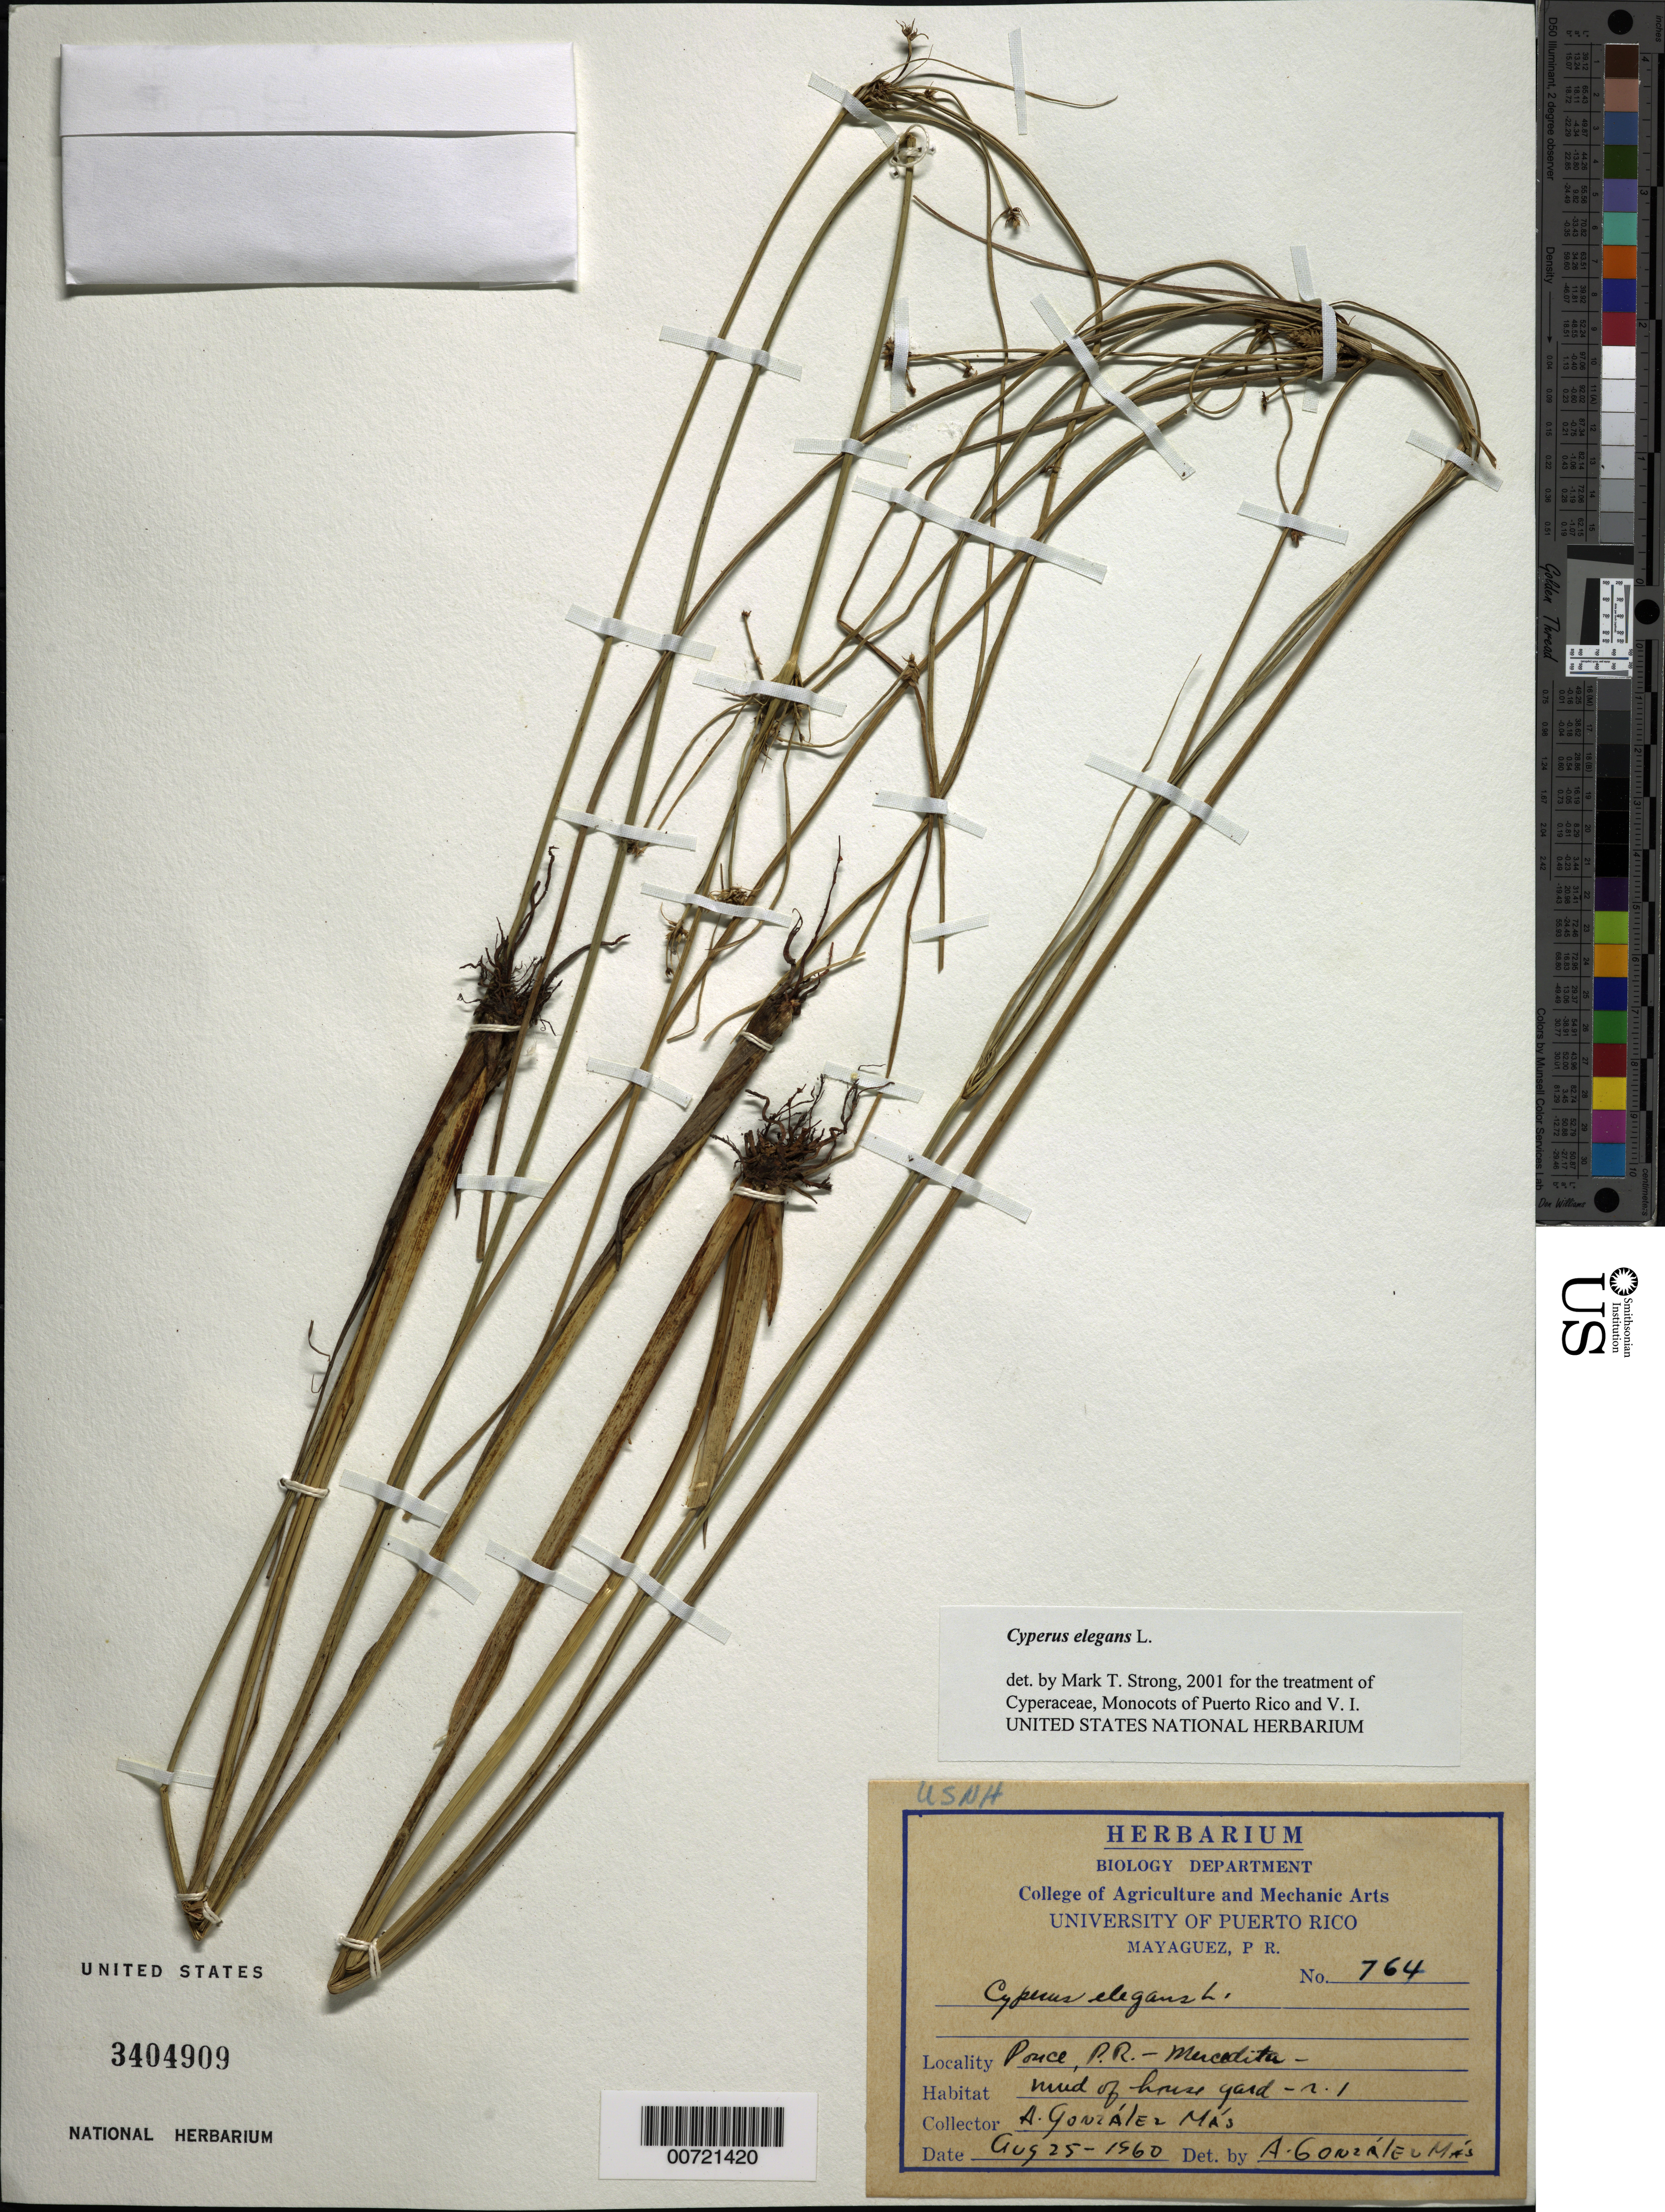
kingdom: Plantae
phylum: Tracheophyta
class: Liliopsida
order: Poales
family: Cyperaceae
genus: Cyperus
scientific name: Cyperus elegans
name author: L.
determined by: Strong, M. T., (US), Smithsonian Institution - National Museum of Natural History (UNITED STATES)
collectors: A. González Más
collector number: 764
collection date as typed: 25 Aug 1960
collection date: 1960-08-25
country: Puerto Rico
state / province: Ponce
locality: Ponce: Rt. 1, Mucadita.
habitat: Mud of house yard.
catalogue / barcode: US 3404909